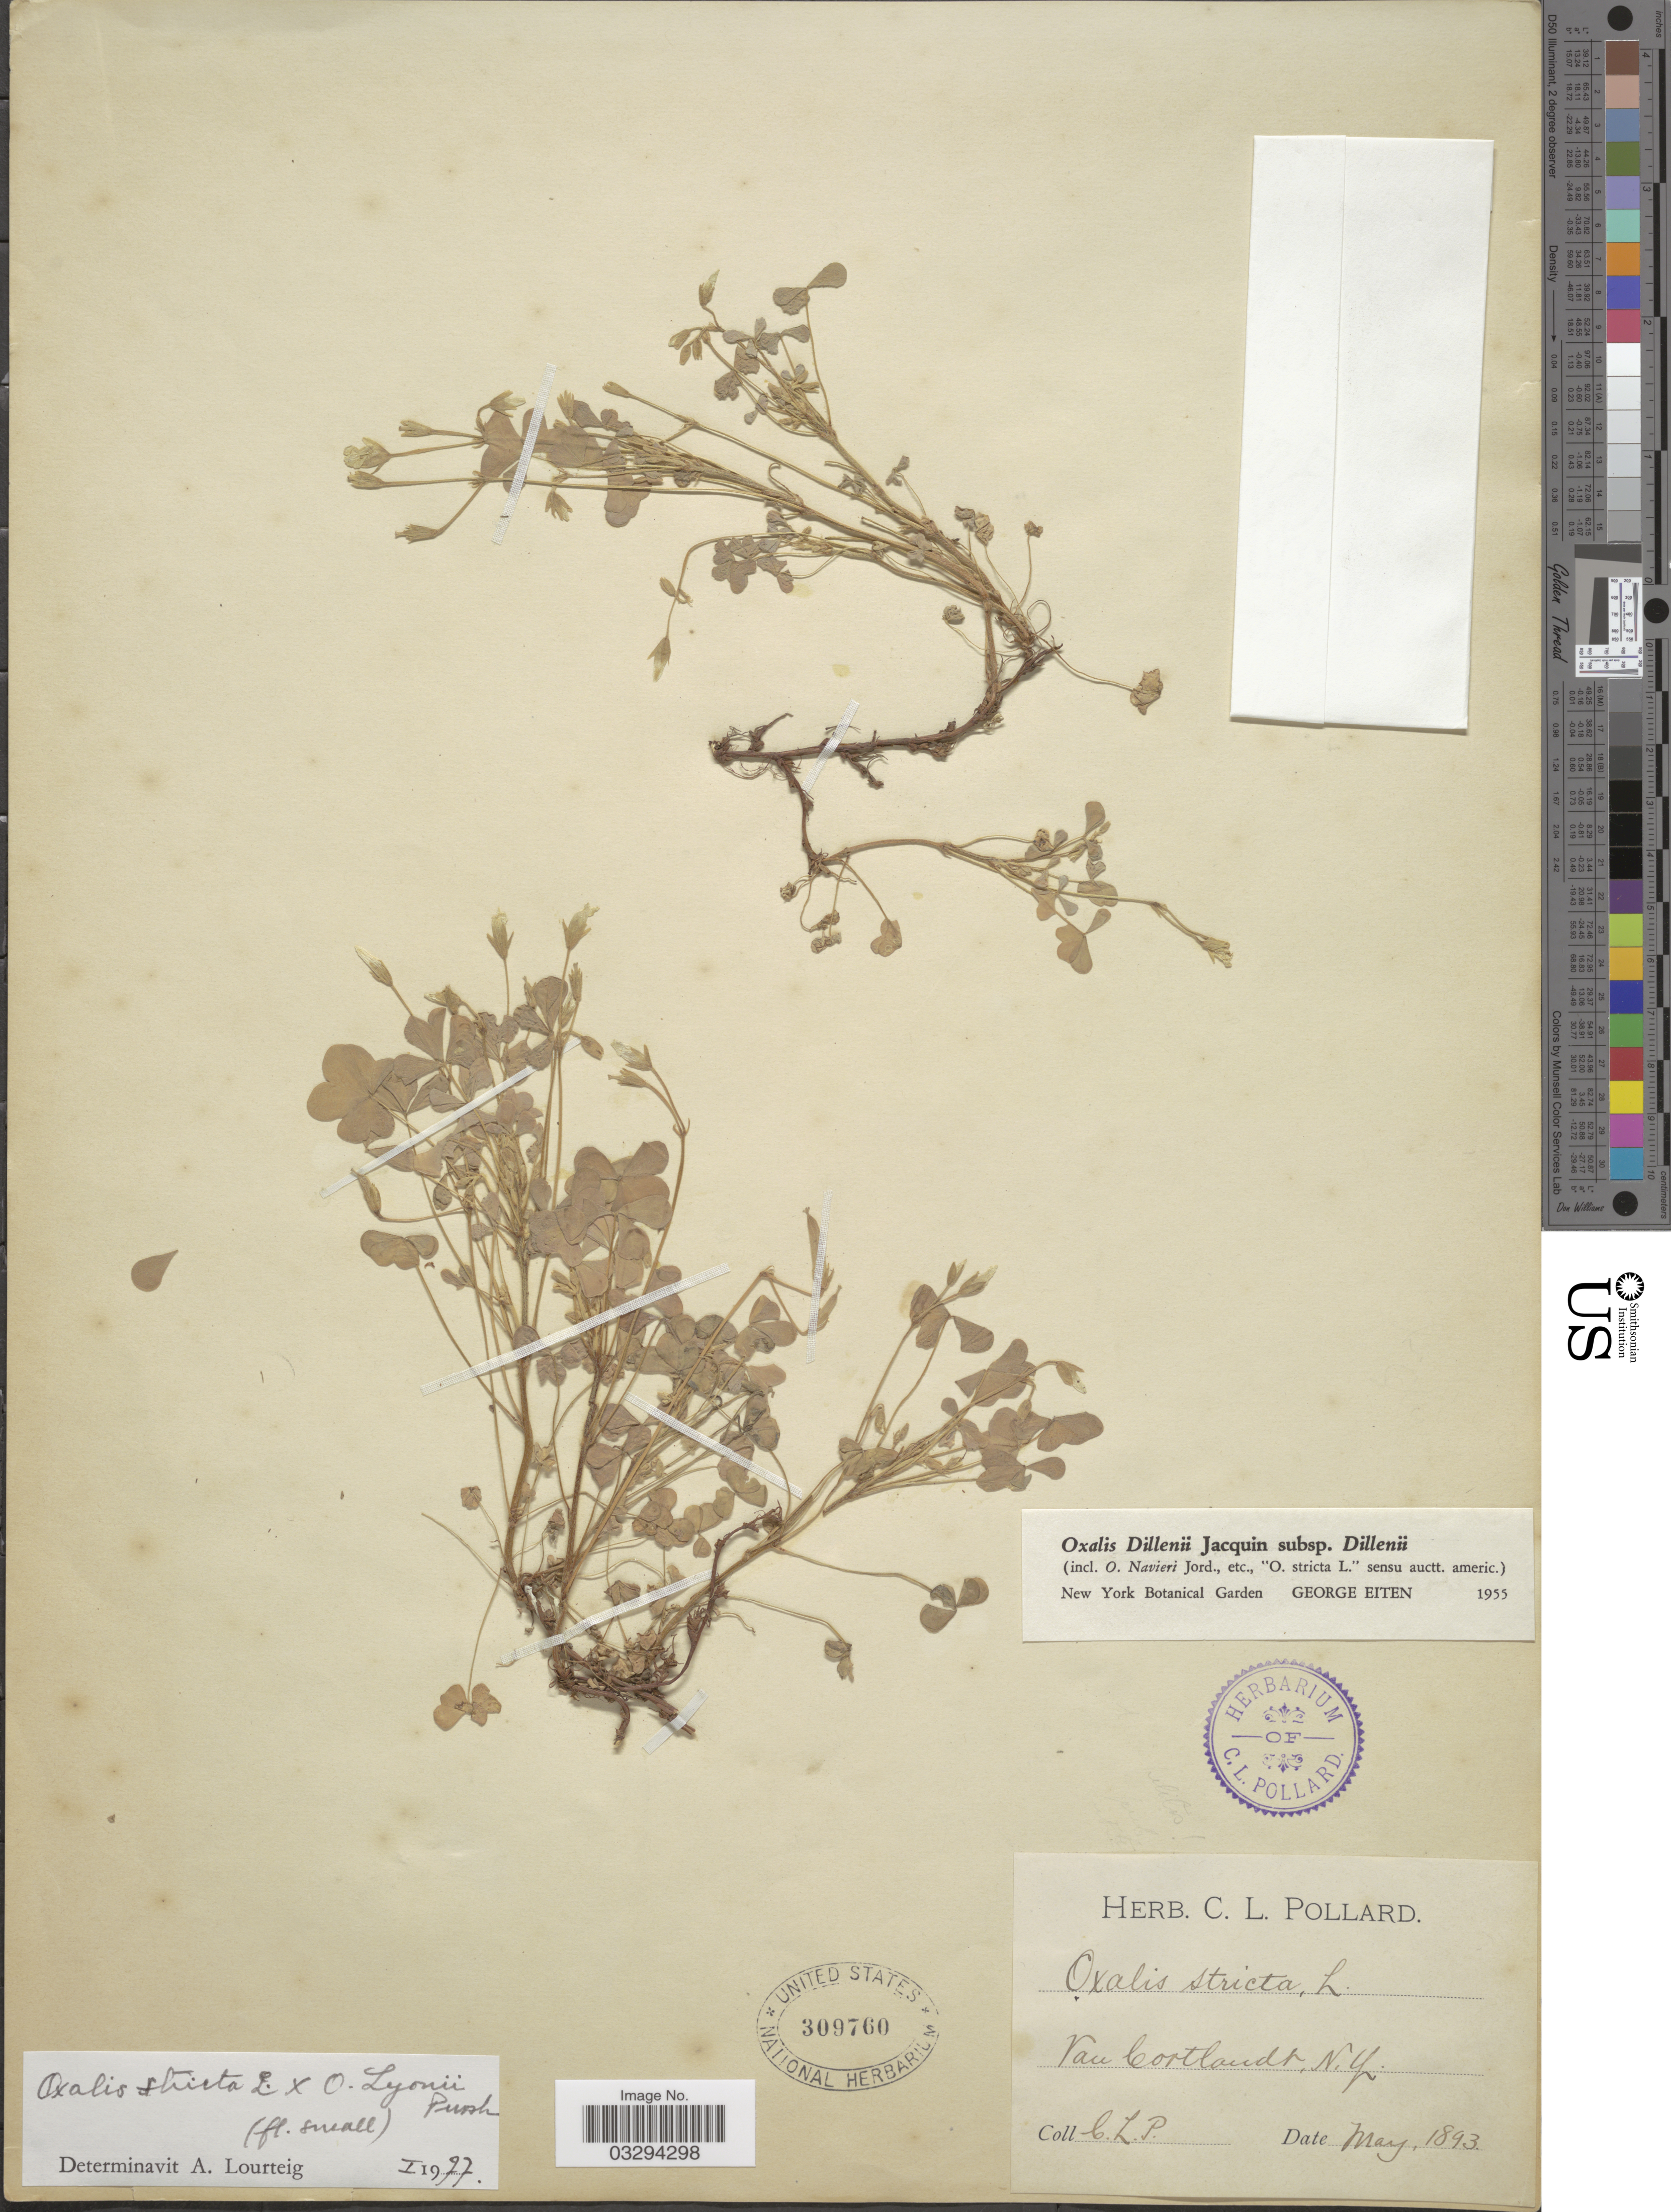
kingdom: Plantae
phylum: Tracheophyta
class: Magnoliopsida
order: Oxalidales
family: Oxalidaceae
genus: Oxalis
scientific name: Oxalis lyonii x O. stricta L.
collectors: C. L. Pollard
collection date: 1893-05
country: United States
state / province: New York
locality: Van Cortlandt.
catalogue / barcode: US 309760